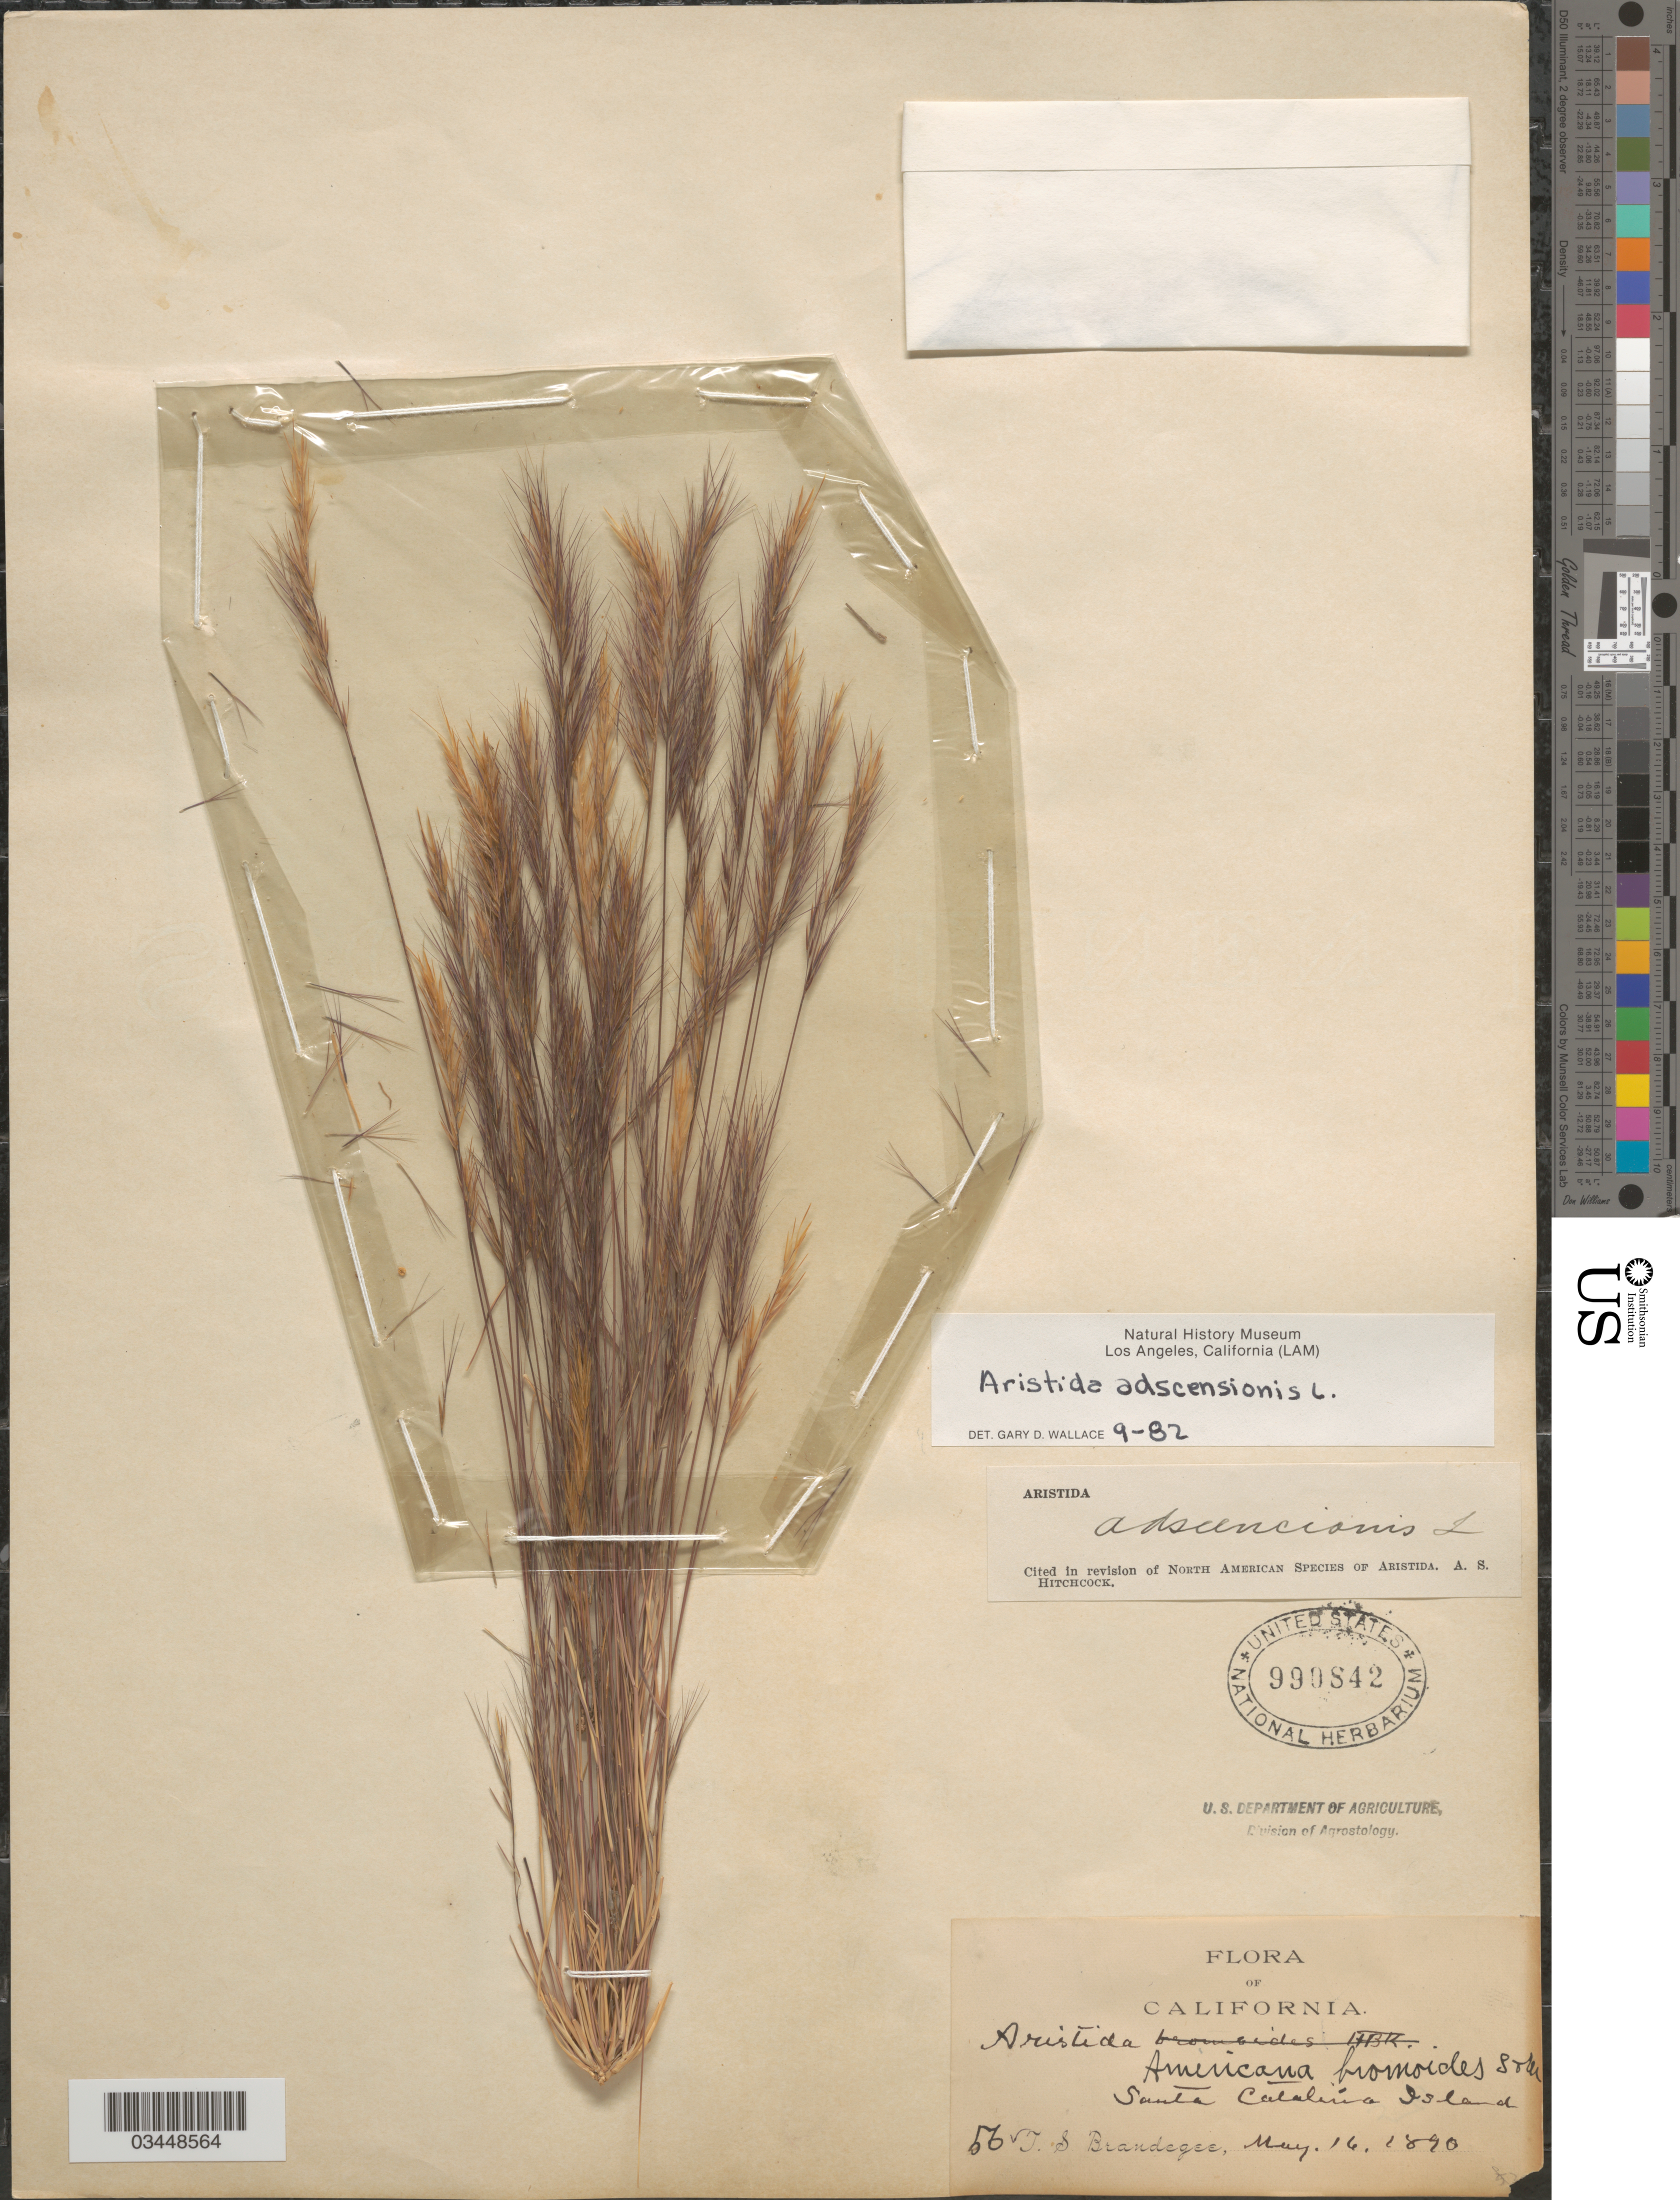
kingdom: Plantae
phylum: Tracheophyta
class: Liliopsida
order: Poales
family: Poaceae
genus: Aristida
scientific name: Aristida adscensionis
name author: L.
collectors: T. S. Brandegee (herbarium)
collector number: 56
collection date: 1890-05-16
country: United States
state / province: California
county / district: Los Angeles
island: Santa Catalina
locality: Santa Catalina Island.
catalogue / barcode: US 990842